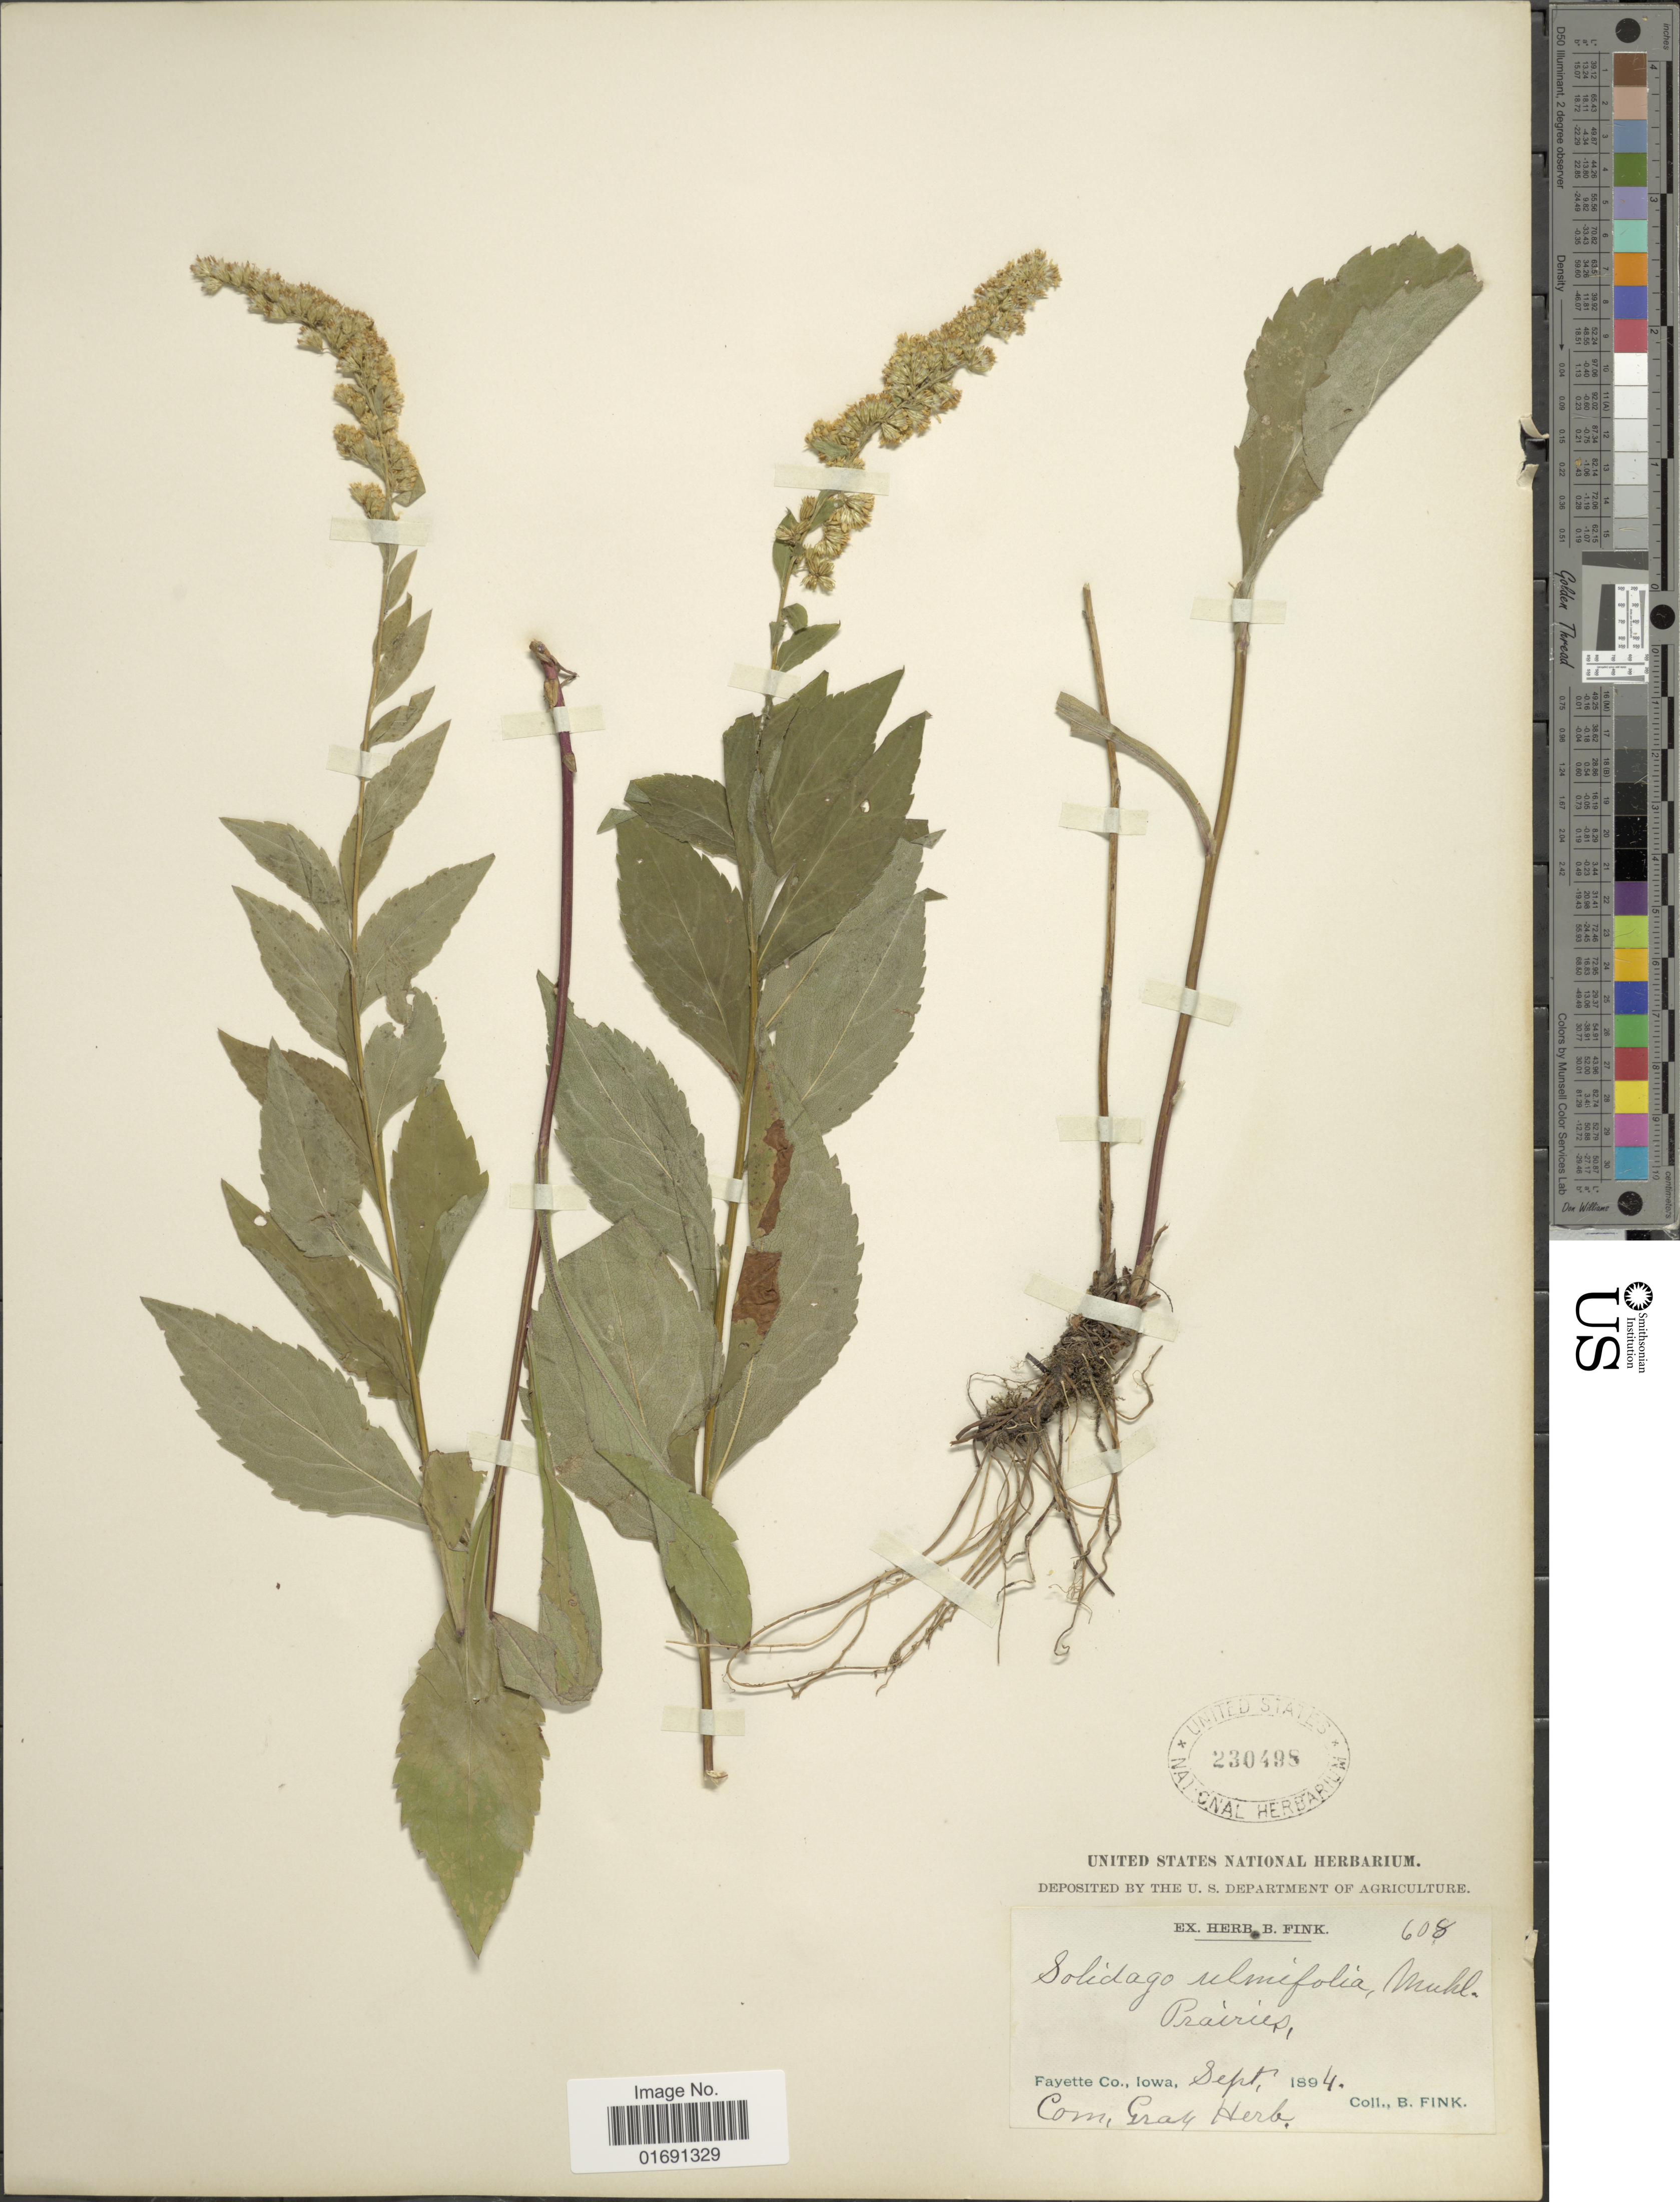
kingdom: Plantae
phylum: Tracheophyta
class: Magnoliopsida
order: Asterales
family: Asteraceae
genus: Solidago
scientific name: Solidago ulmifolia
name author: Muhl. ex Willd.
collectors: B. Fink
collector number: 608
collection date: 1894-09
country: United States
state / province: Iowa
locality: Fayette Co.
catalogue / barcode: US 230498